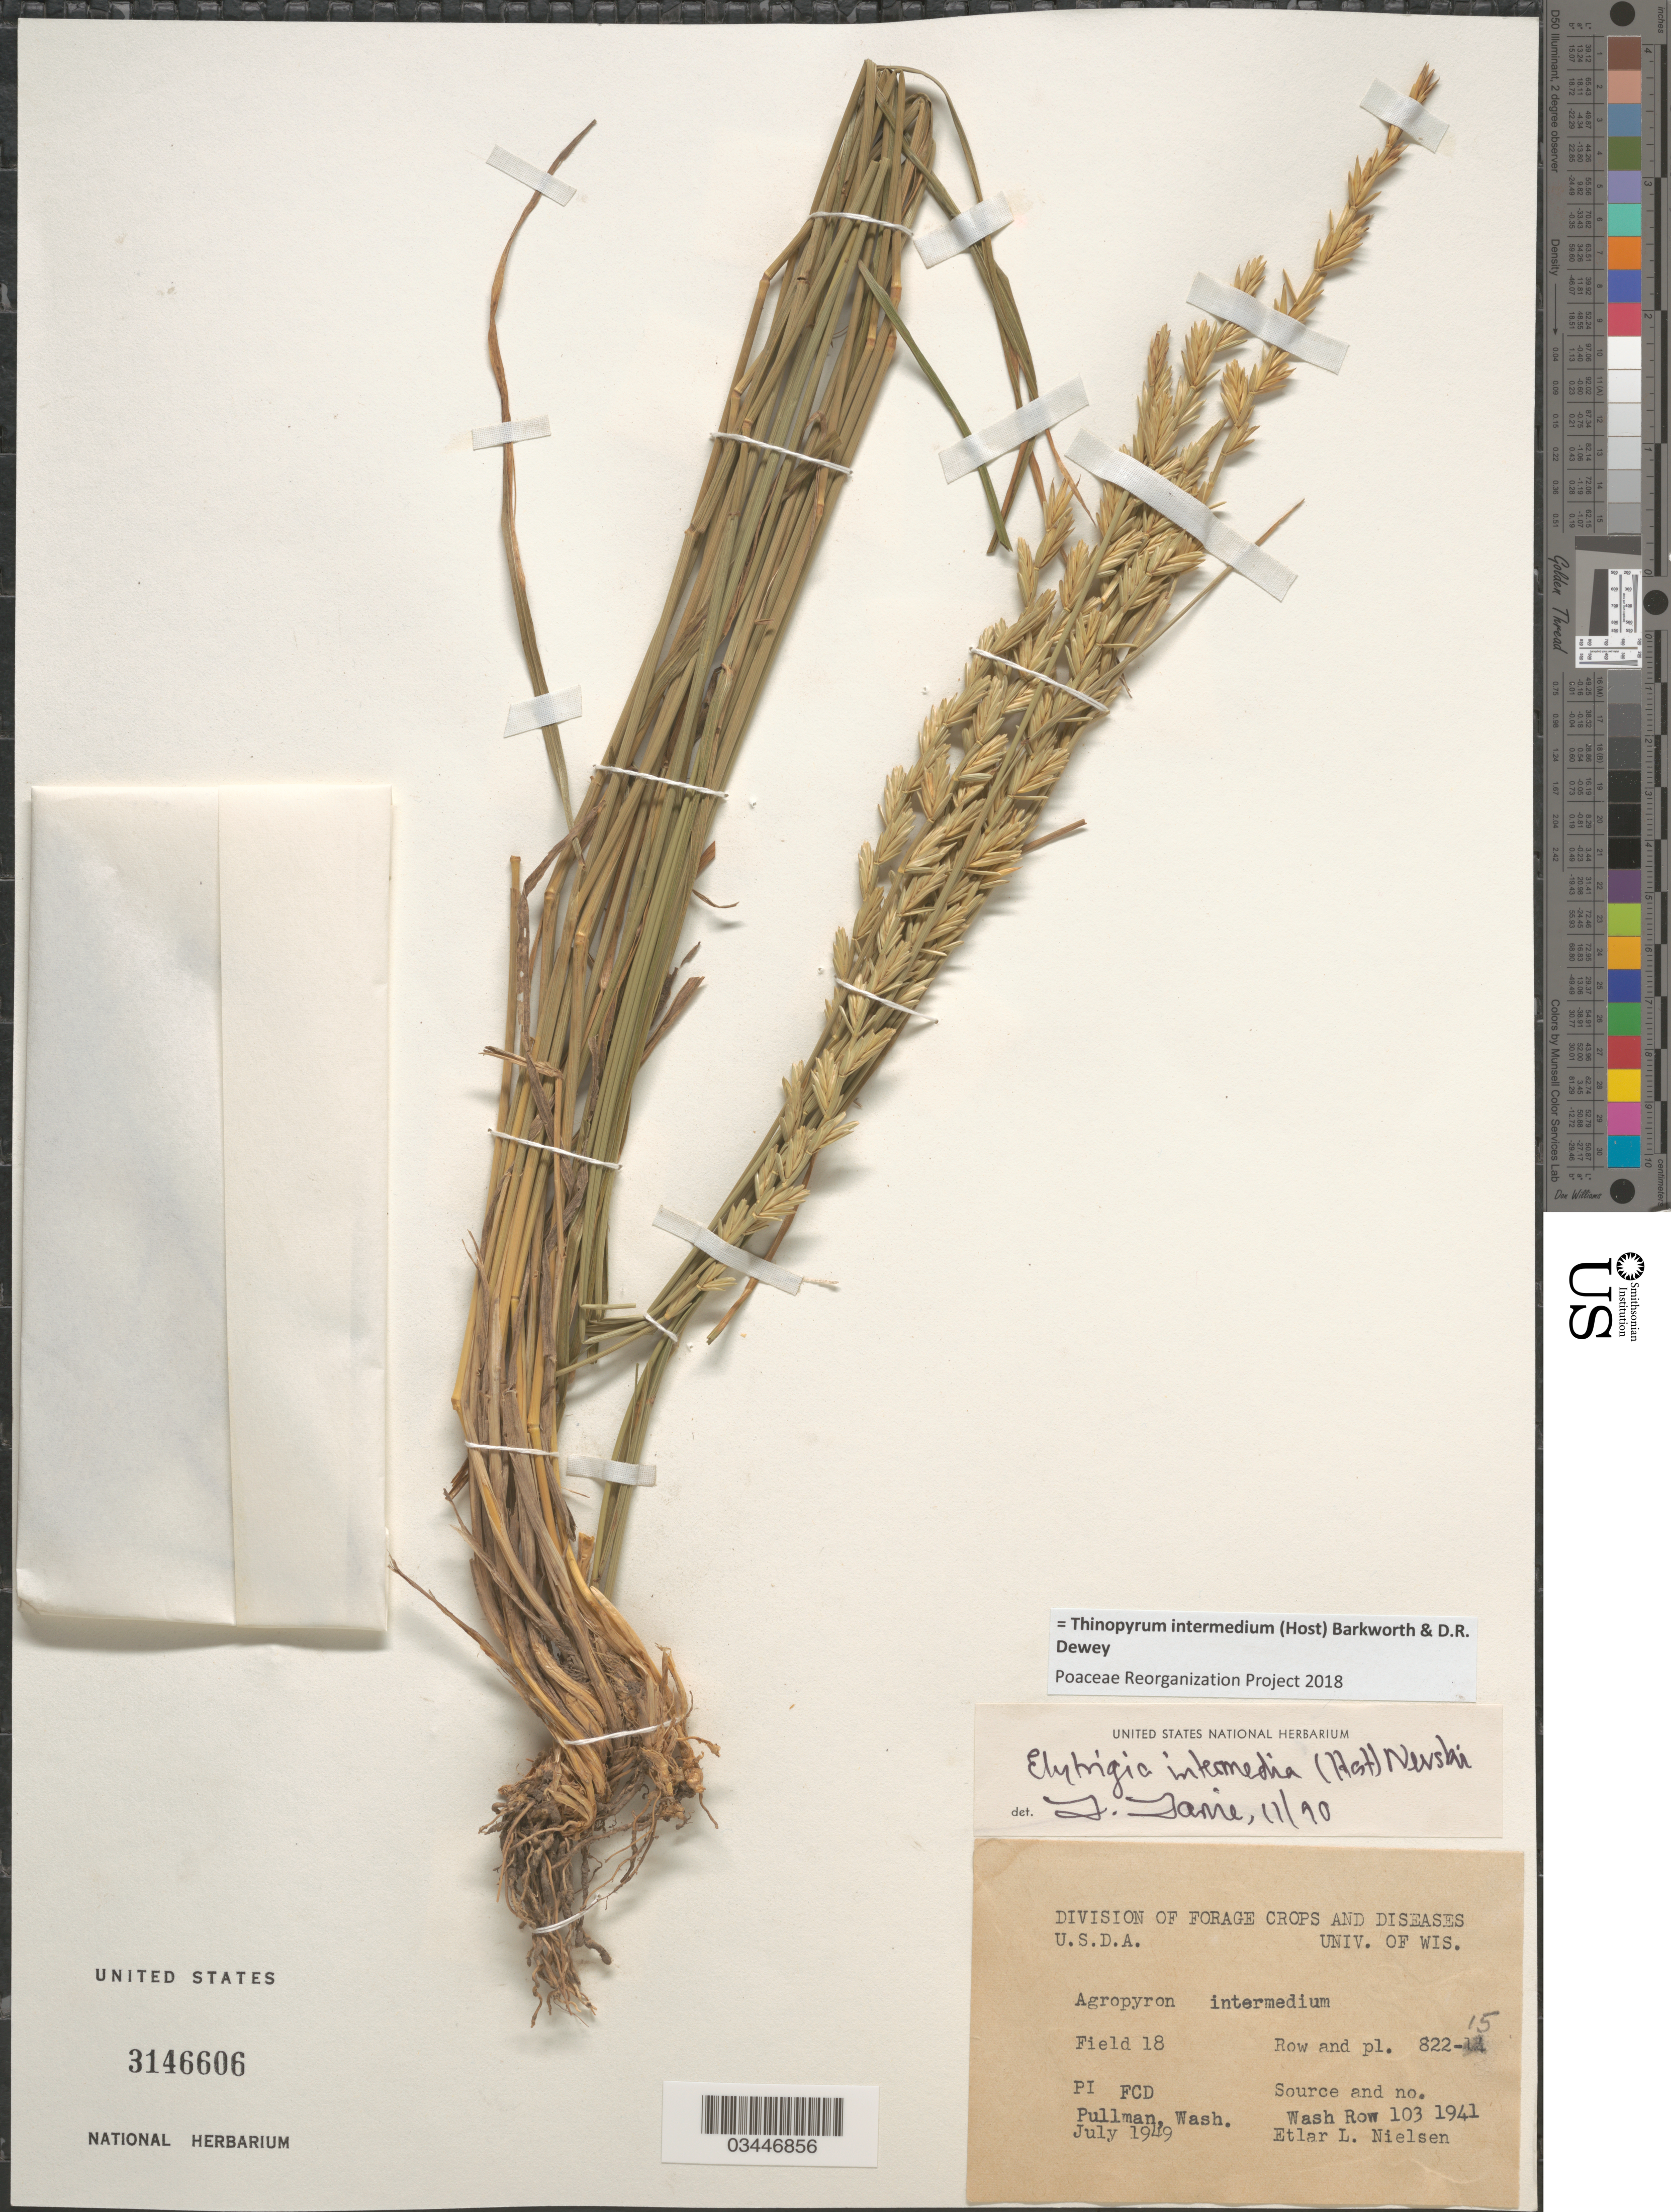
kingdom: Plantae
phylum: Tracheophyta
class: Liliopsida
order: Poales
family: Poaceae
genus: Aegilops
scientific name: Aegilops sp.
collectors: E. L. Nielsen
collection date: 1949-07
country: United States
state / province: Washington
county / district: Whitman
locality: Field 18 Row and pl. 822-15. FCD Pullman.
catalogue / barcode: US 3146606